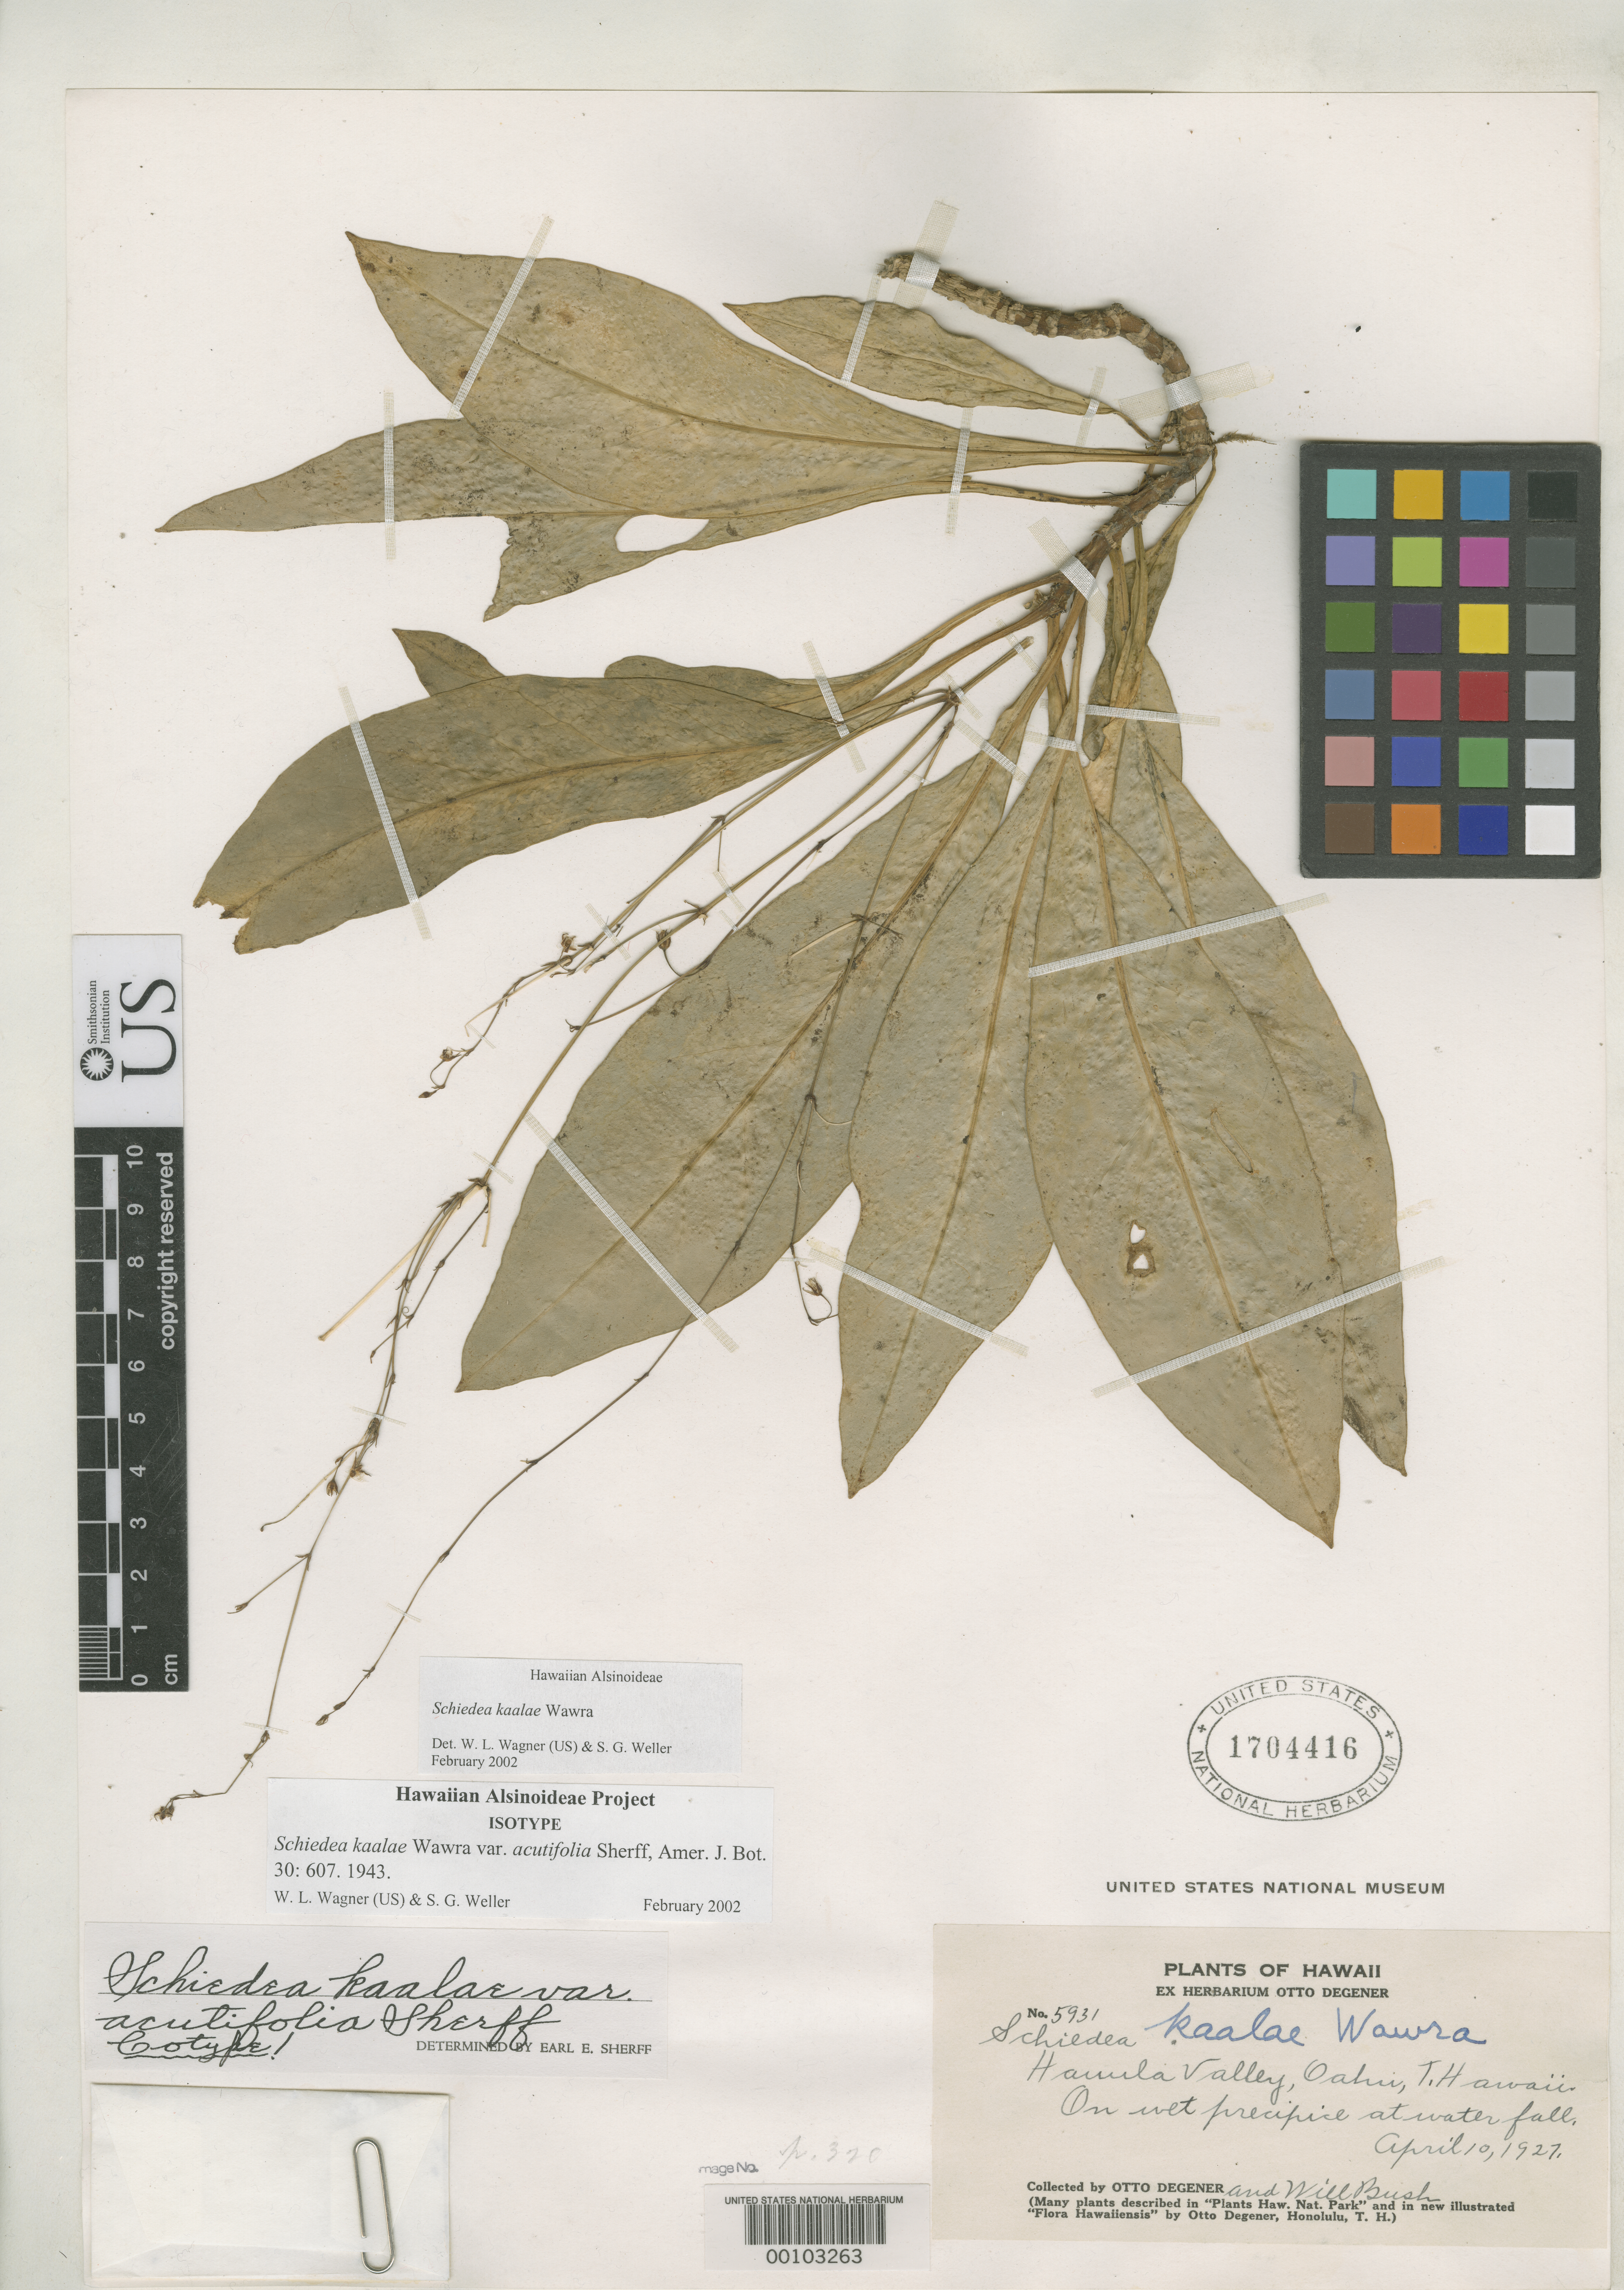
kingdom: Plantae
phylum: Tracheophyta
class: Magnoliopsida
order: Caryophyllales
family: Caryophyllaceae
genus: Schiedea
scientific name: Schiedea kaalae var. acutifolia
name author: Sherff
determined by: Sherff, E. E.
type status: Isotype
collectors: O. Degener & W. Bush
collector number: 5931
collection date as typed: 10 Apr 1927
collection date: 1927-04-10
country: United States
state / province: Hawaii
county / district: Honolulu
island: Oahu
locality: Waterfall, Hauula Valley.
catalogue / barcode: US 1704416